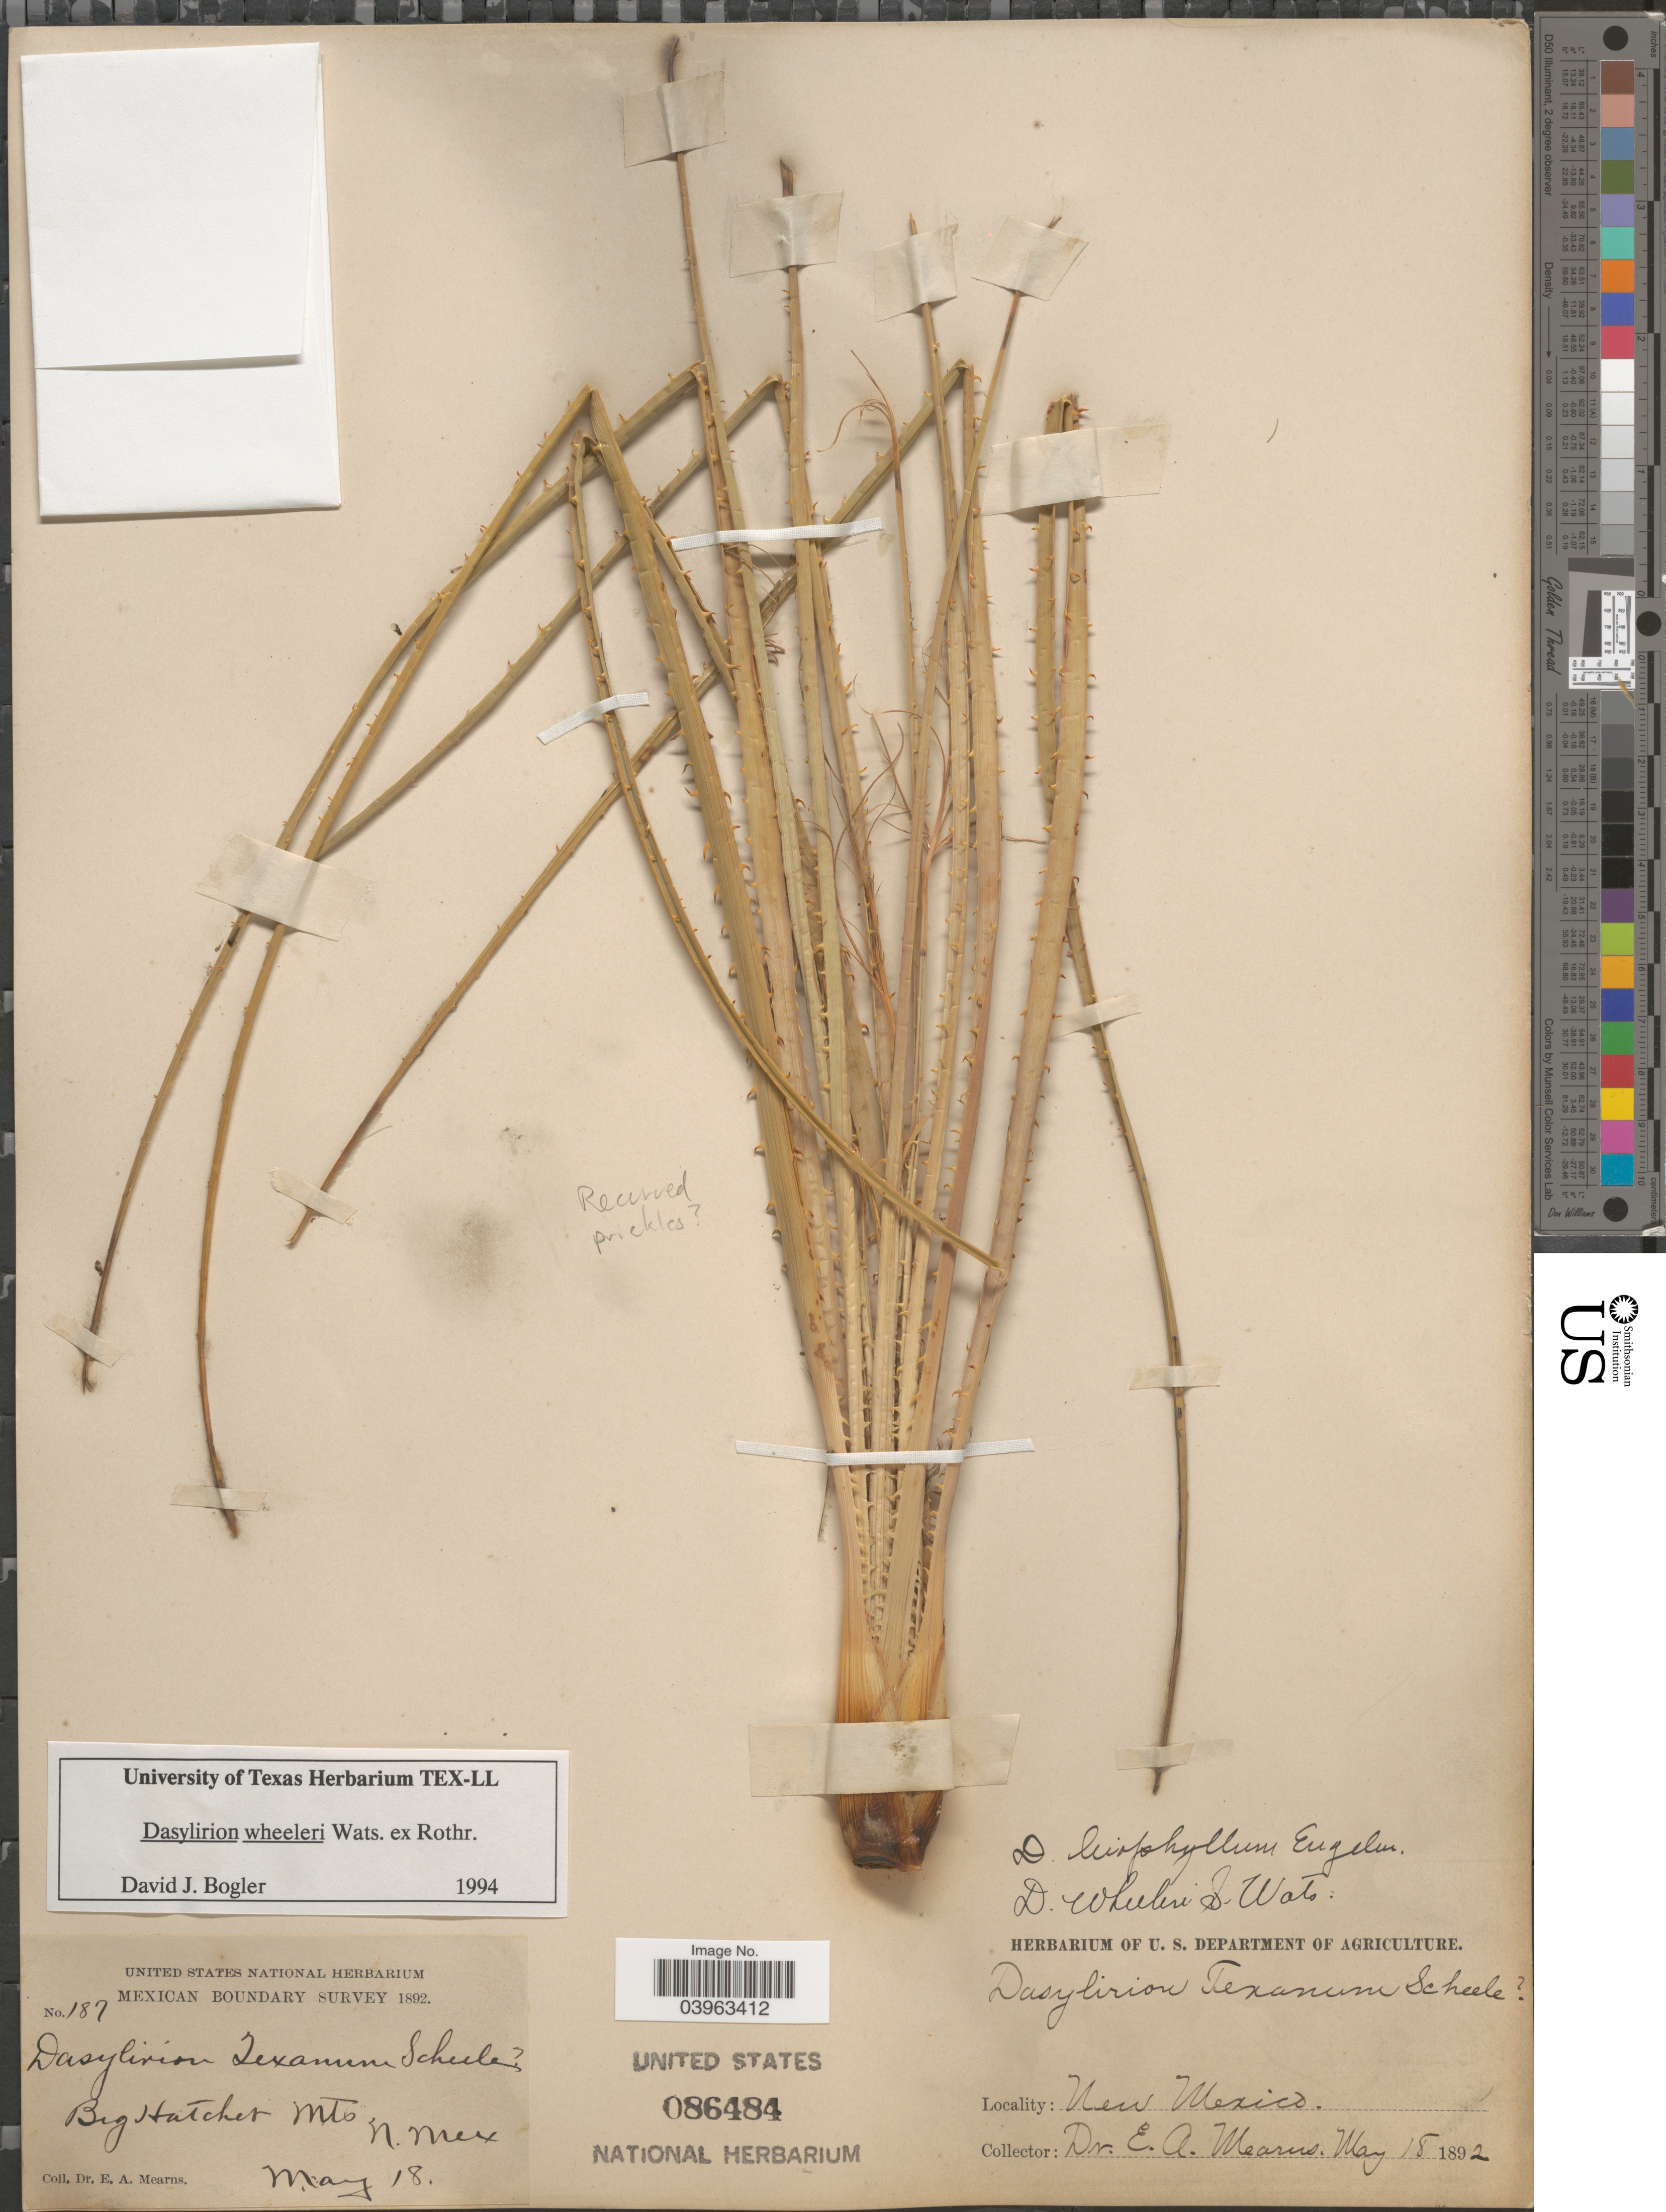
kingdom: Plantae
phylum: Tracheophyta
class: Liliopsida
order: Asparagales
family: Asparagaceae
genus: Dasylirion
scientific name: Dasylirion wheeleri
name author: S. Watson ex Rothr.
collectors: E. A. Mearns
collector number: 187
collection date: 1892-05-18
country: United States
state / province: New Mexico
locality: Big Hatchet Mts.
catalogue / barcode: US 86484